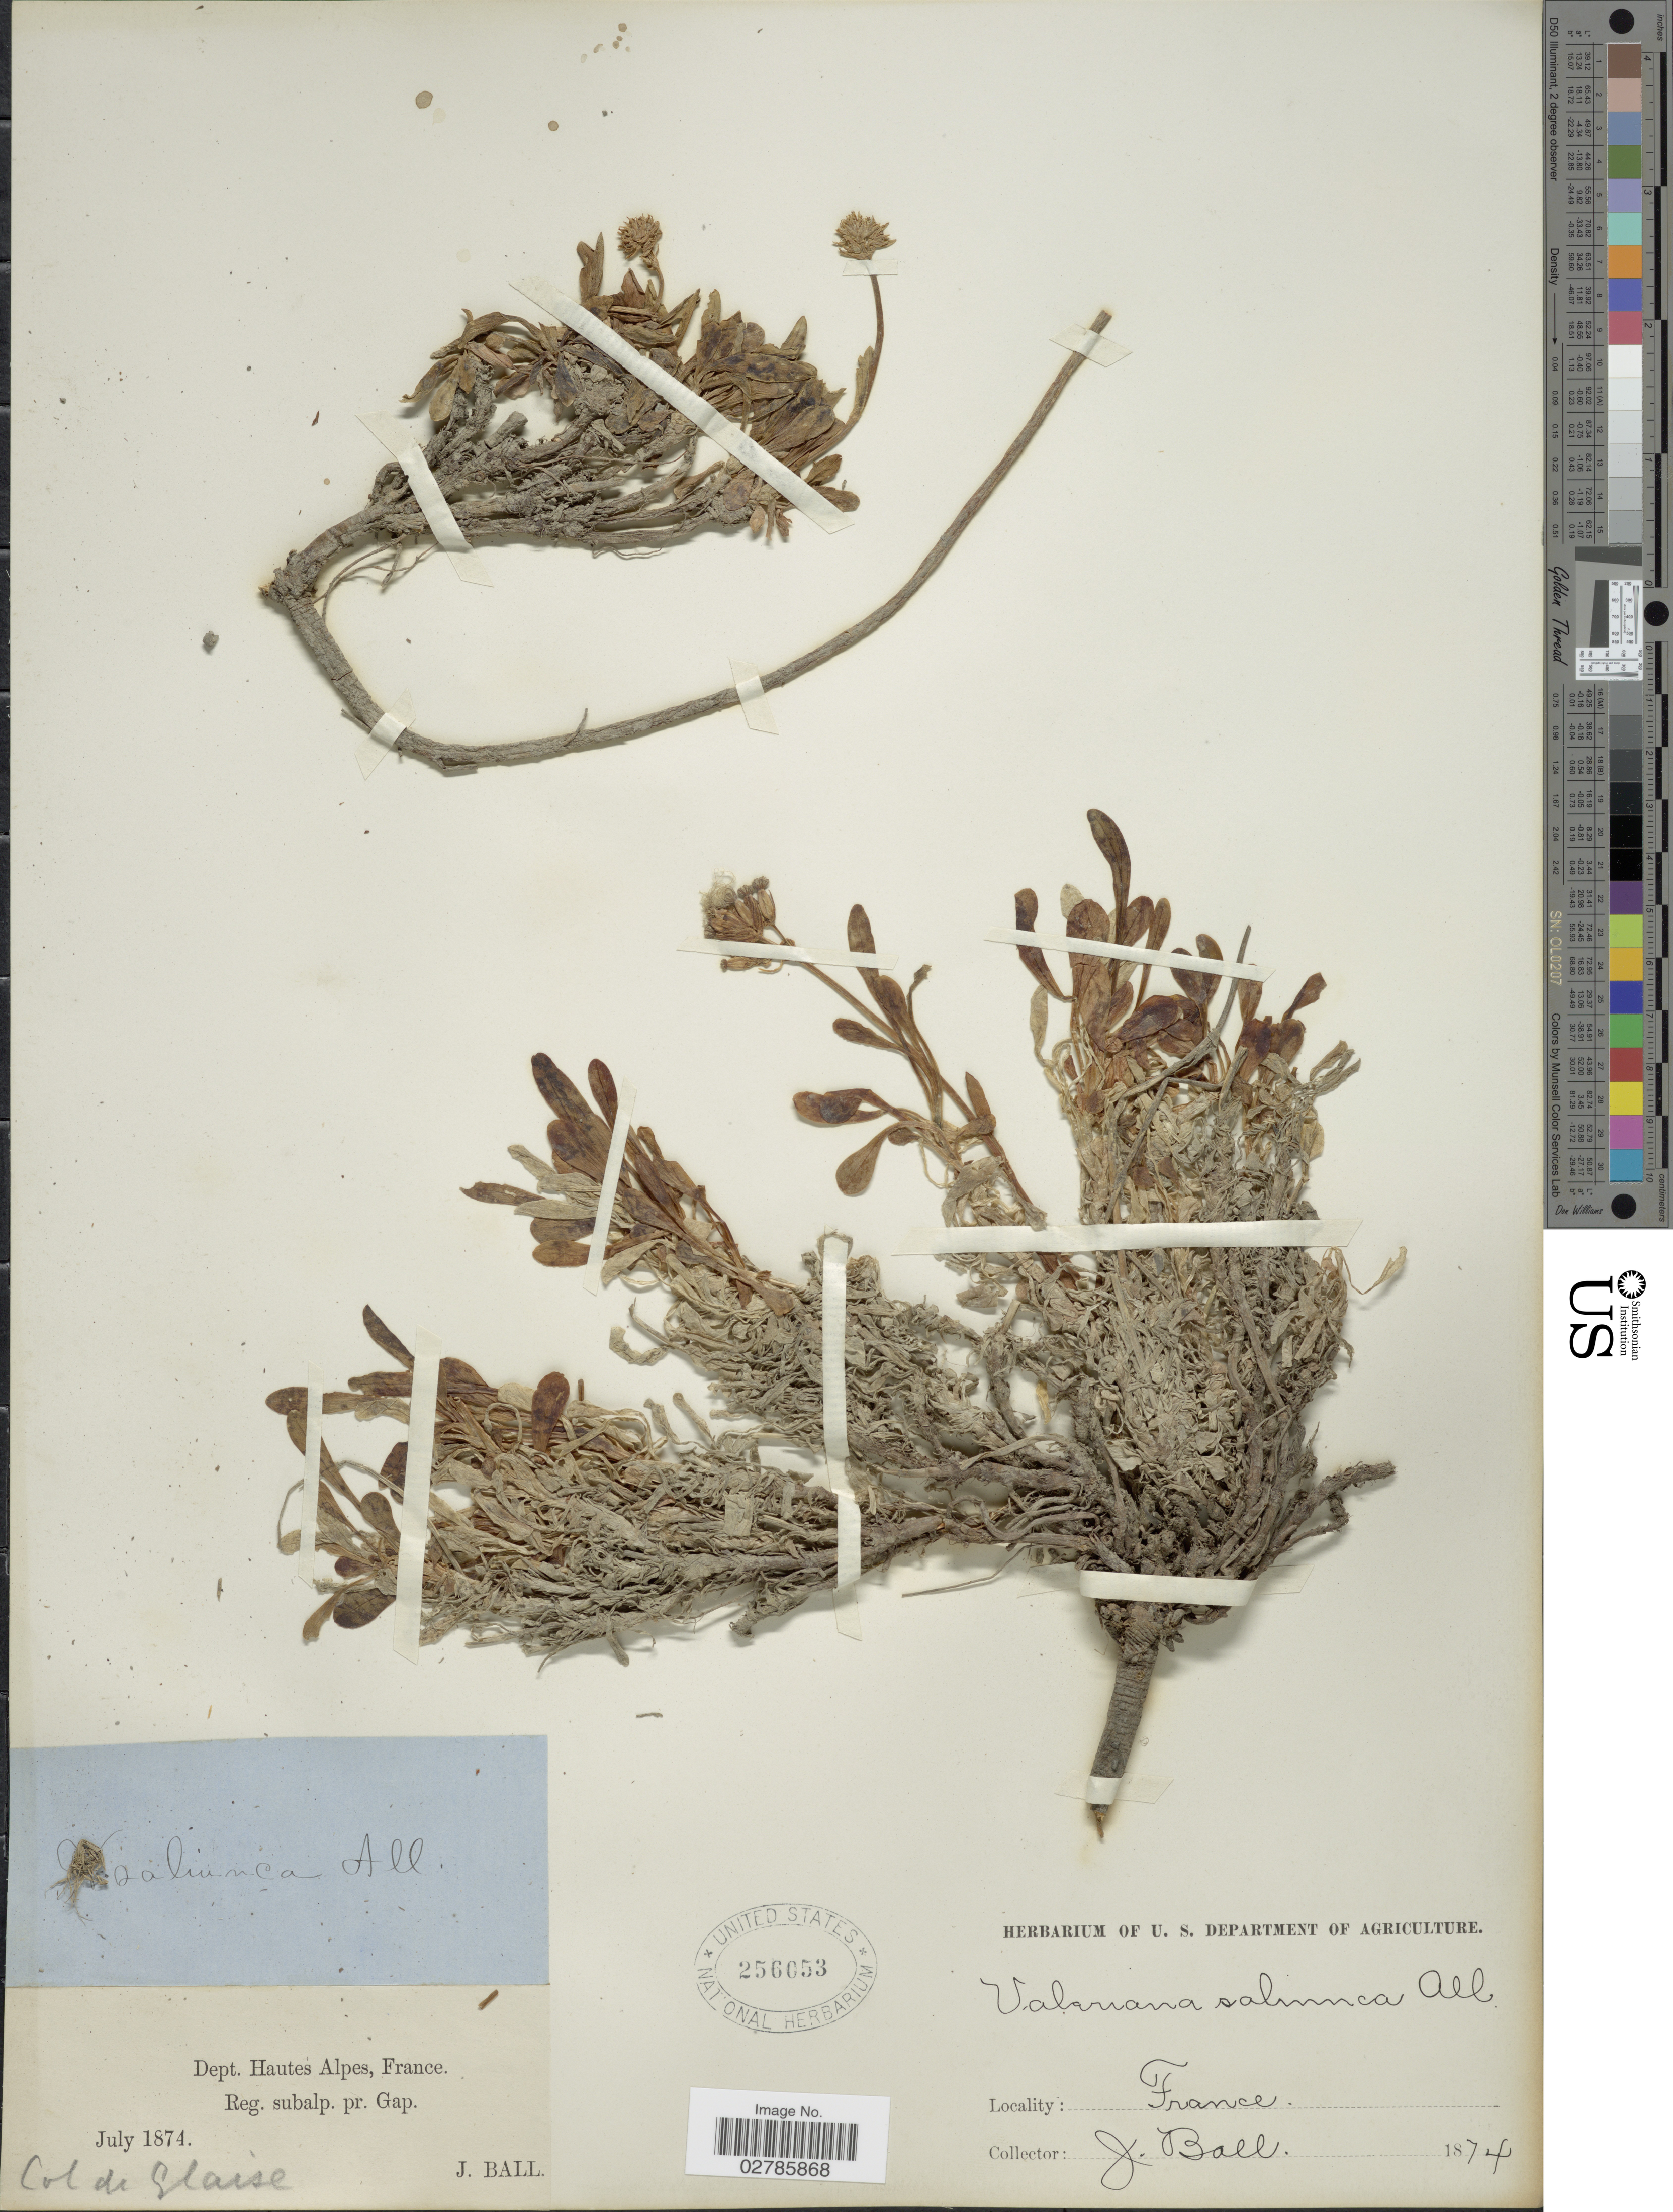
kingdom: Plantae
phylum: Tracheophyta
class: Magnoliopsida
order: Dipsacales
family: Caprifoliaceae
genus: Valeriana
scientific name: Valeriana saliunca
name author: All.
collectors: J. Ball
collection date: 1874-07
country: France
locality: Dept. Hautes Alpes. Reg. subalp. pr. Gap. Col di Glaise.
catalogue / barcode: US 256053